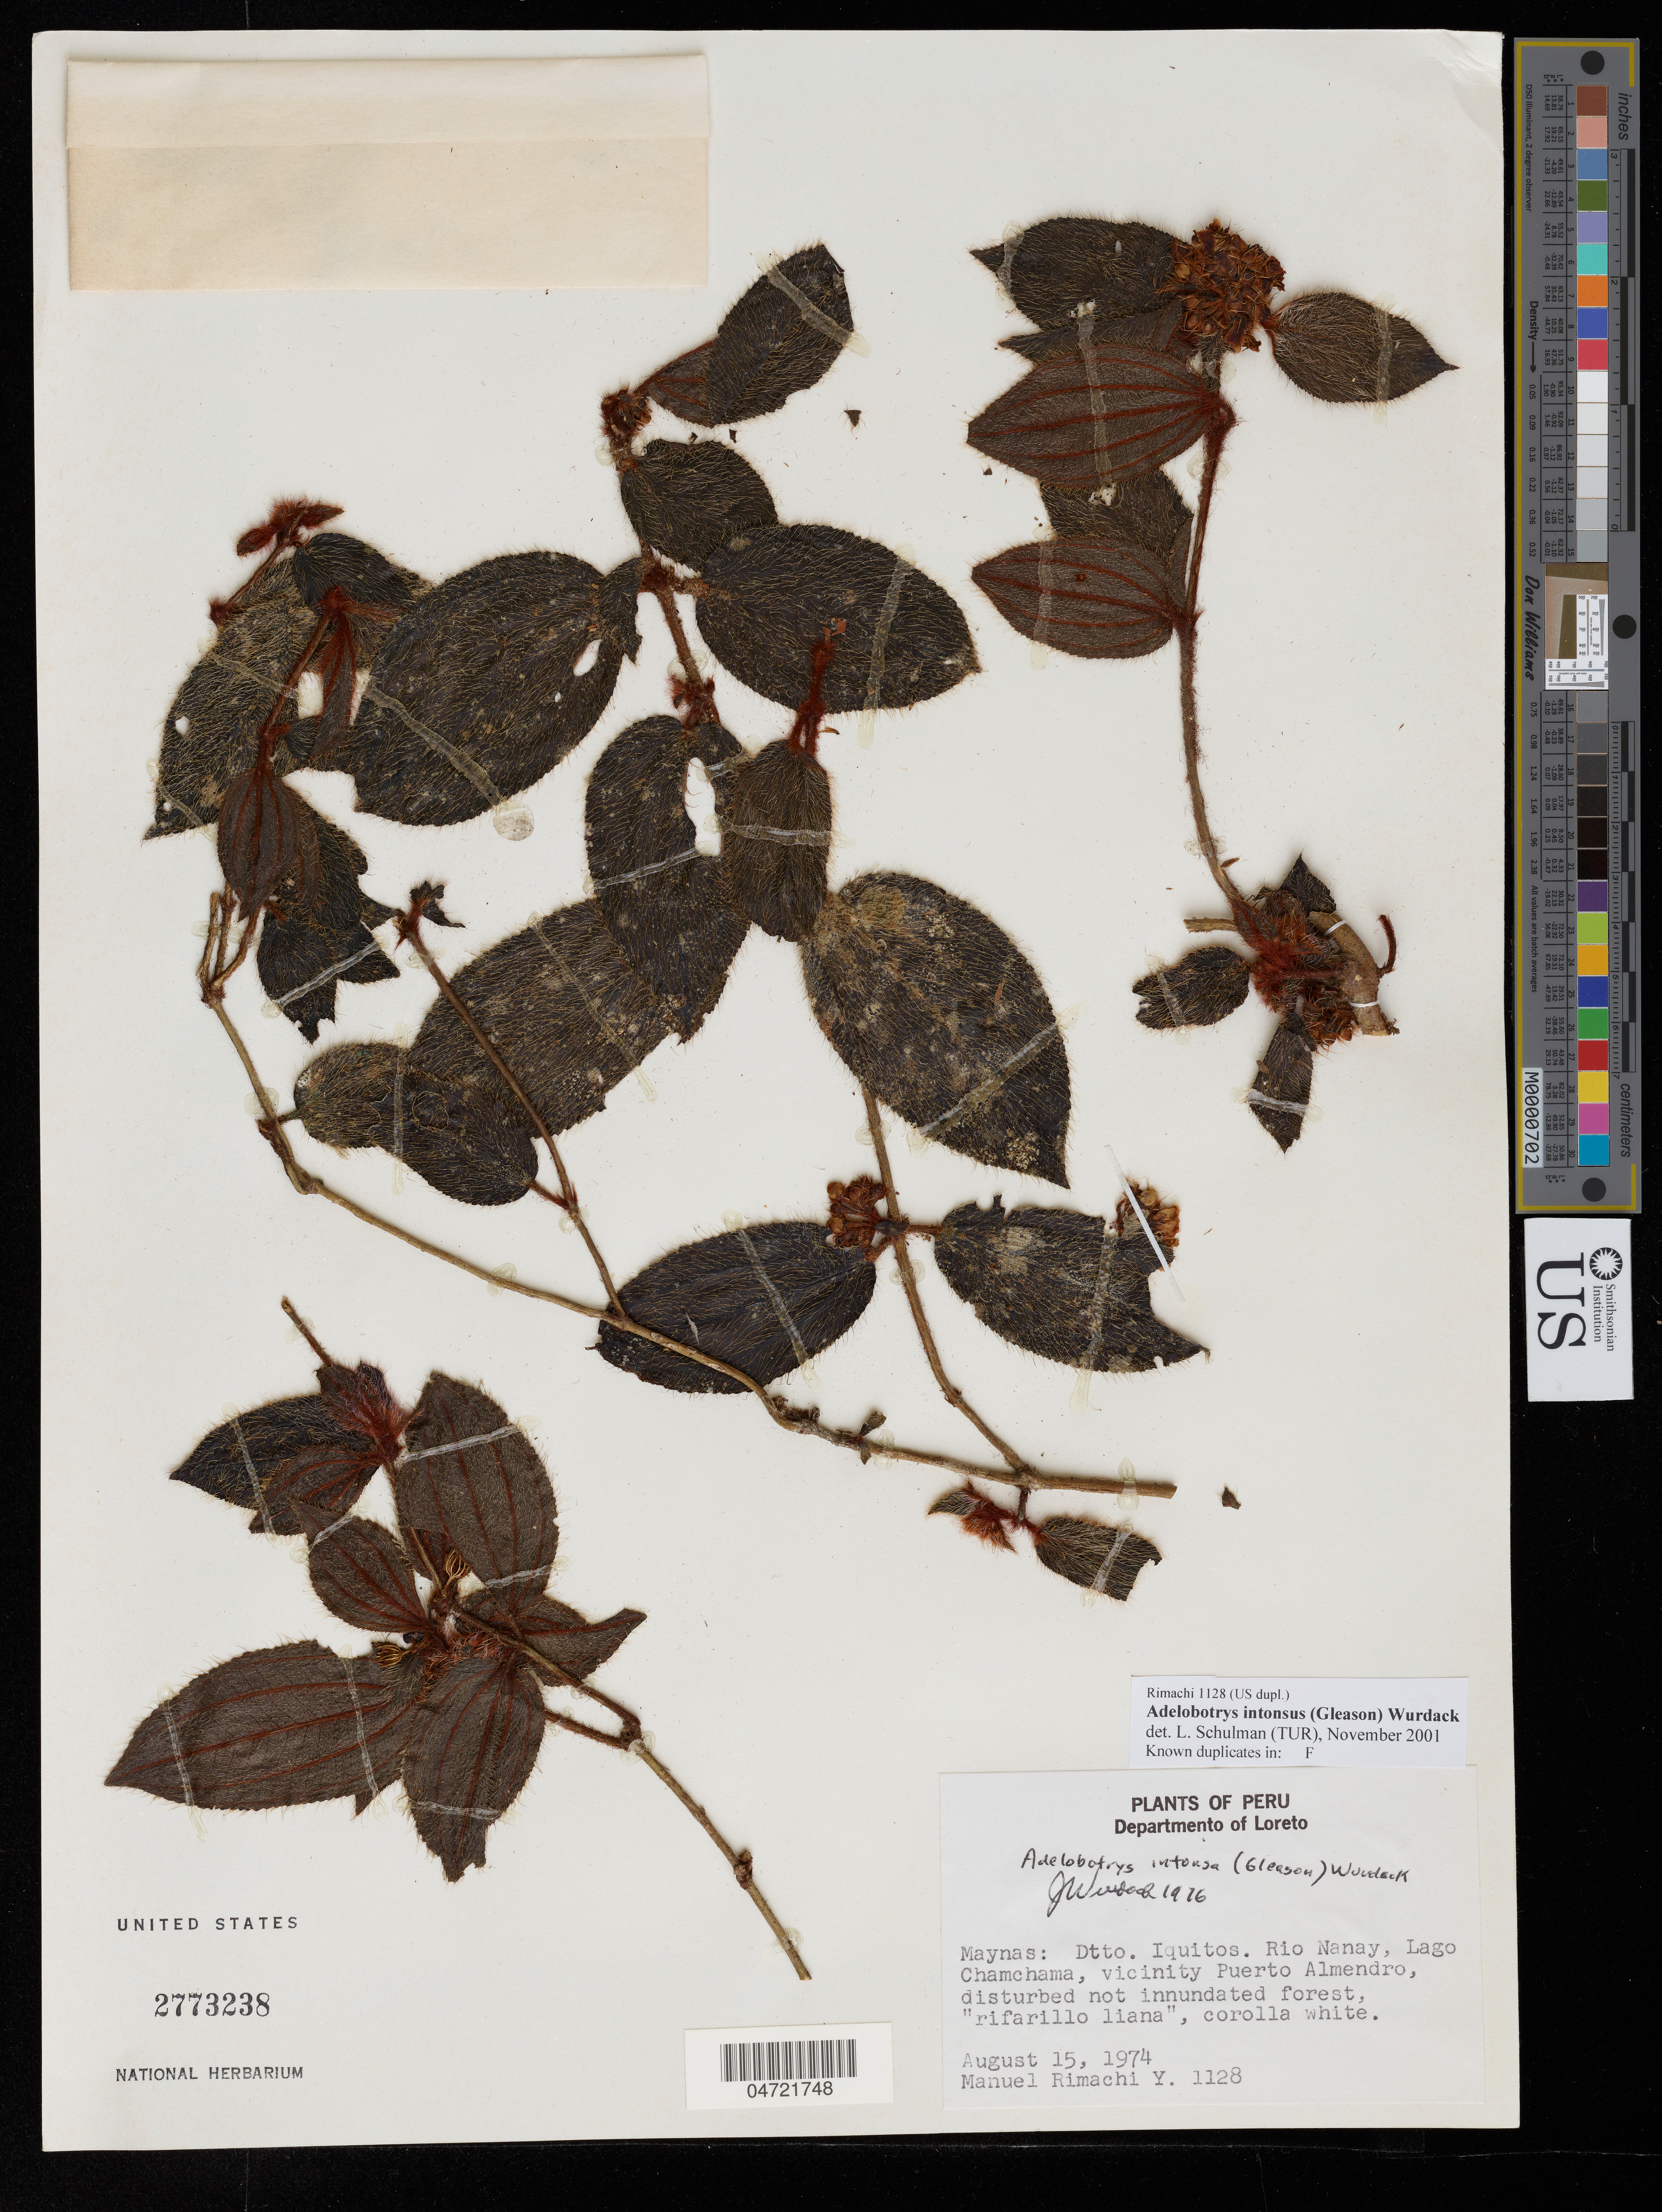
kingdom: Plantae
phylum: Tracheophyta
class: Magnoliopsida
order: Myrtales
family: Melastomataceae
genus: Adelobotrys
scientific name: Adelobotrys intonsus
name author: (Gleason) Wurdack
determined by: Schulman, Leif, (TUR), University of Turku (FINLAND)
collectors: M. Rimachi Y.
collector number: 1128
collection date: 1974-08-15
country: Peru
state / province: Loreto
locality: Maynas, Dtto. Iquitos, Río Nanay, Lago Chamchama, vicinity Puerto Almendro.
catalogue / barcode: US 2773238